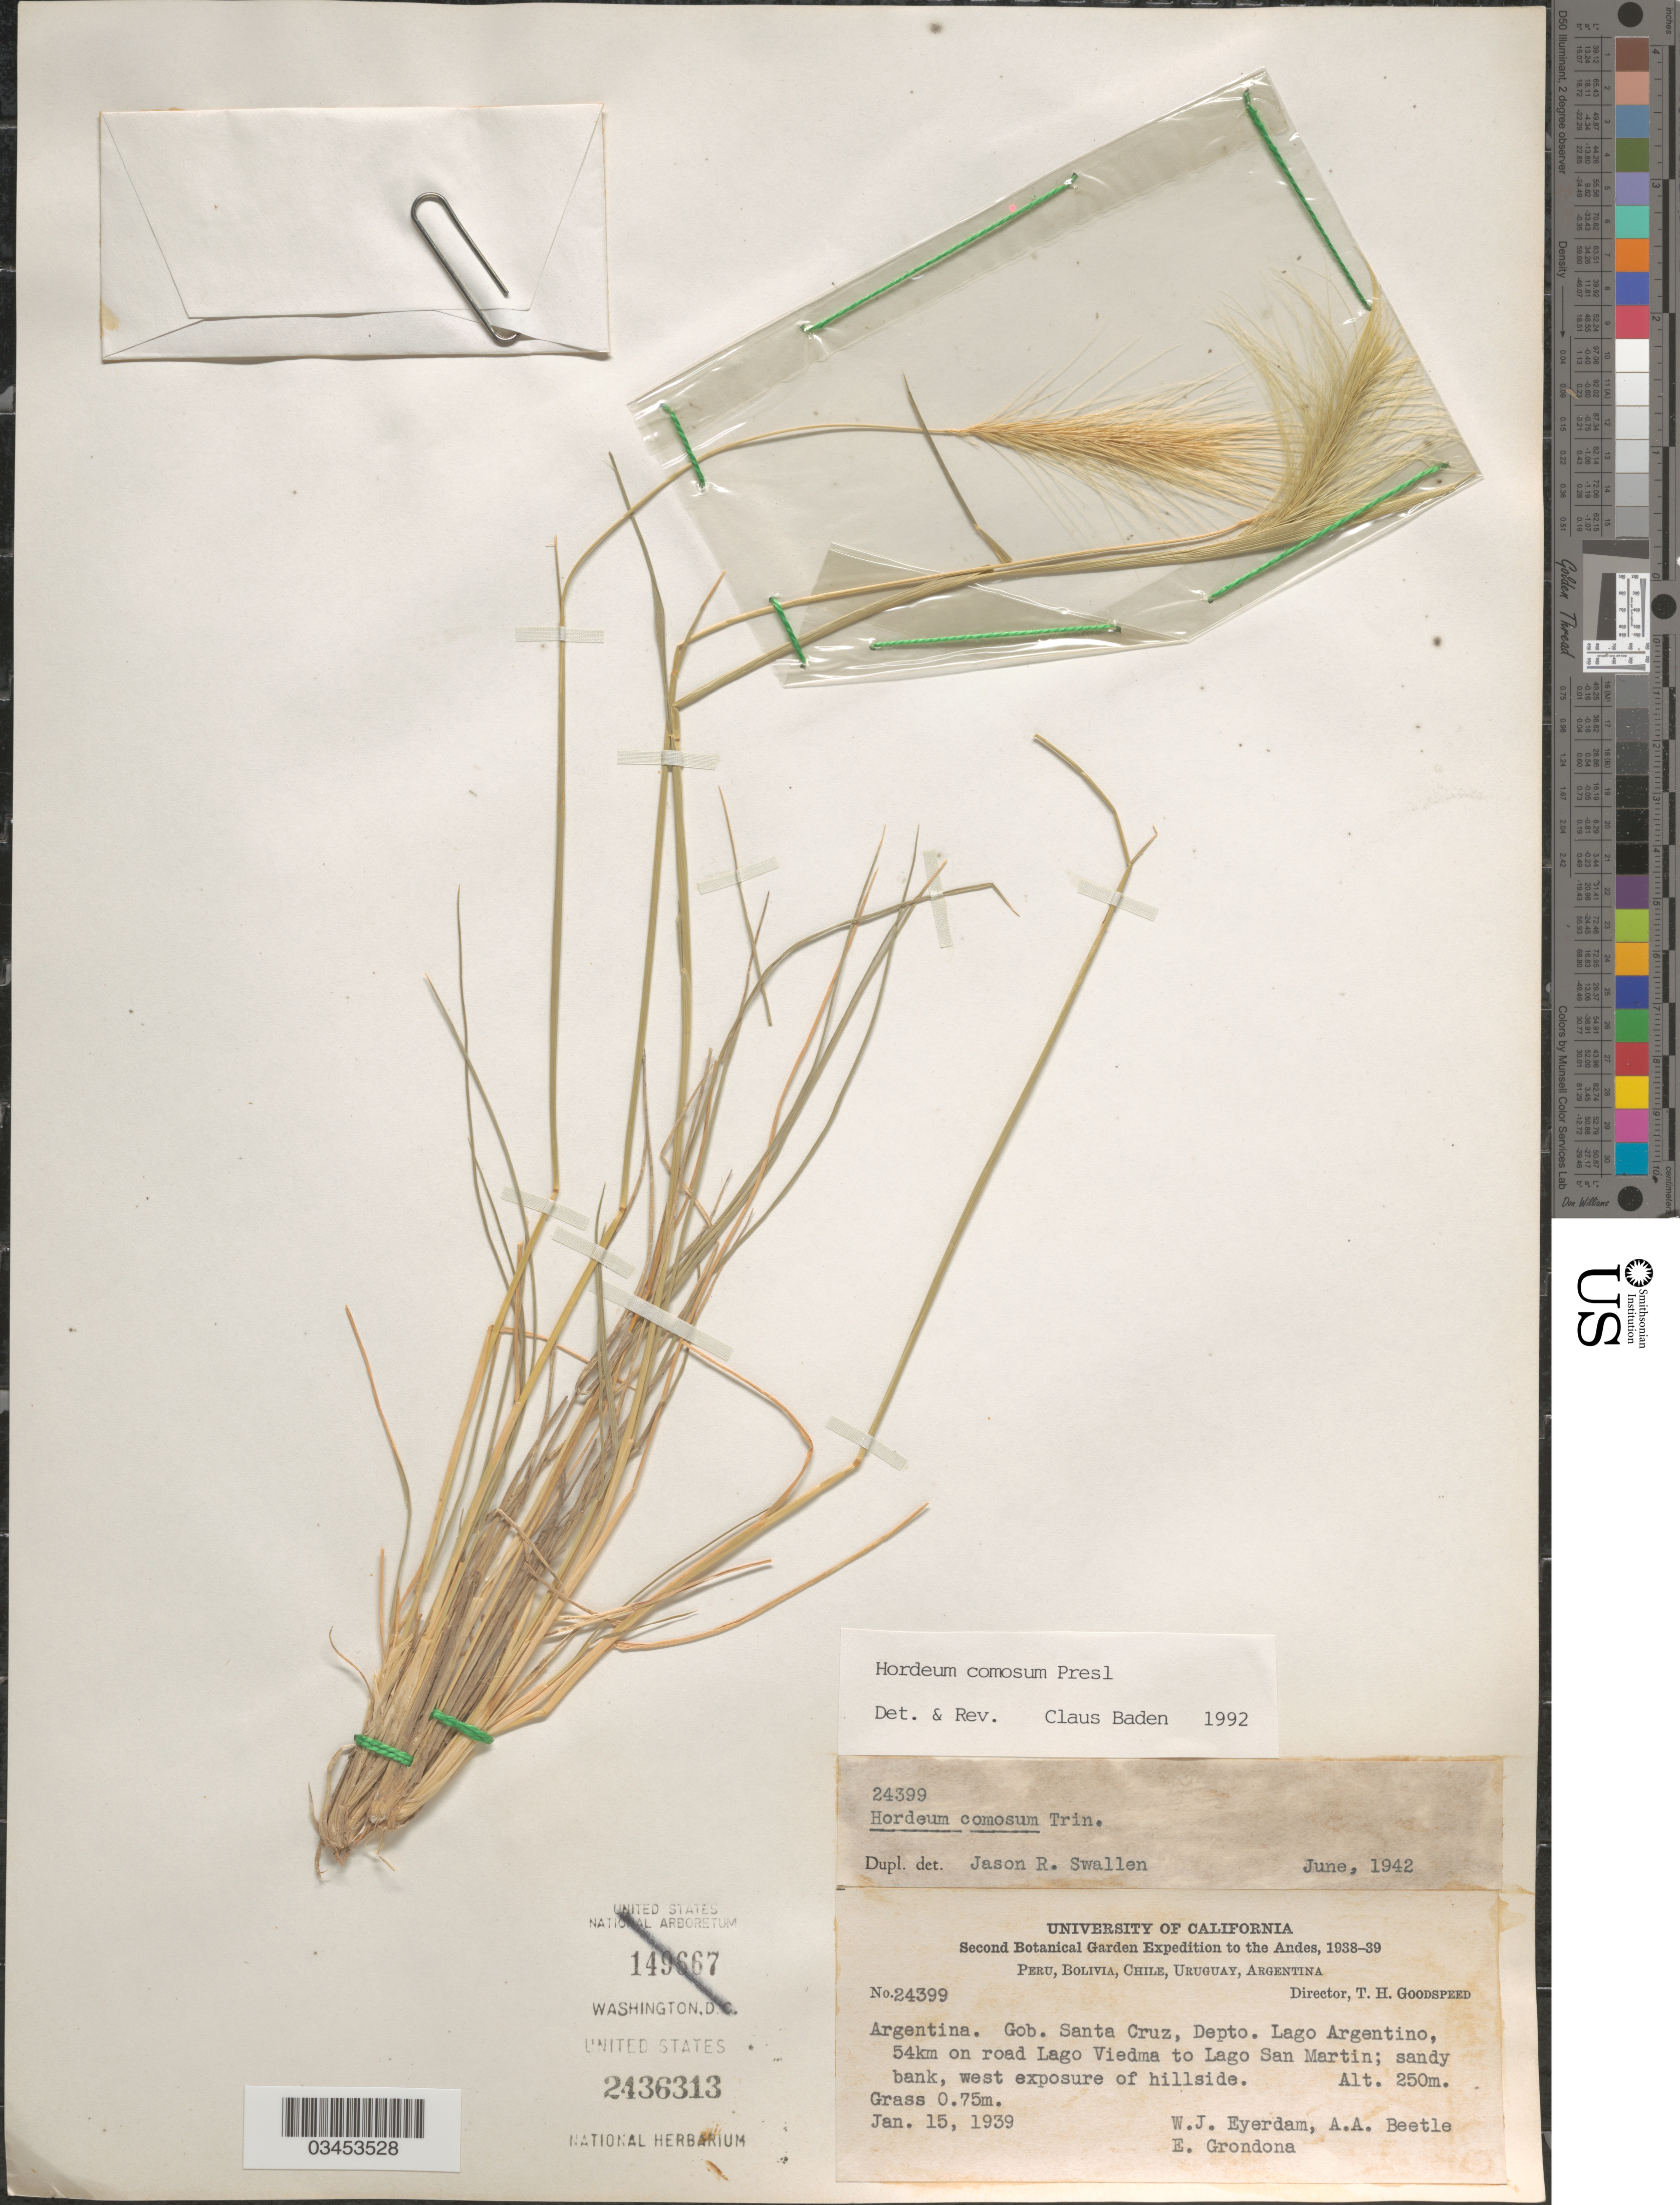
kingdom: Plantae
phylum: Tracheophyta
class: Liliopsida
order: Poales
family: Poaceae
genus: Hordeum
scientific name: Hordeum comosum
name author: J. Presl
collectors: W. J. Eyerdam, A. A. Beetle & E. Grondona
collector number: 24399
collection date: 1939-01-15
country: Argentina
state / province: Santa Cruz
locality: Gob. Santa Cruz, Depto. Lago Argentino, 54km on road Lago Wiedma to Lago San Martin; sandy bank, west exposure of hillside.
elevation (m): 250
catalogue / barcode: US 2436313